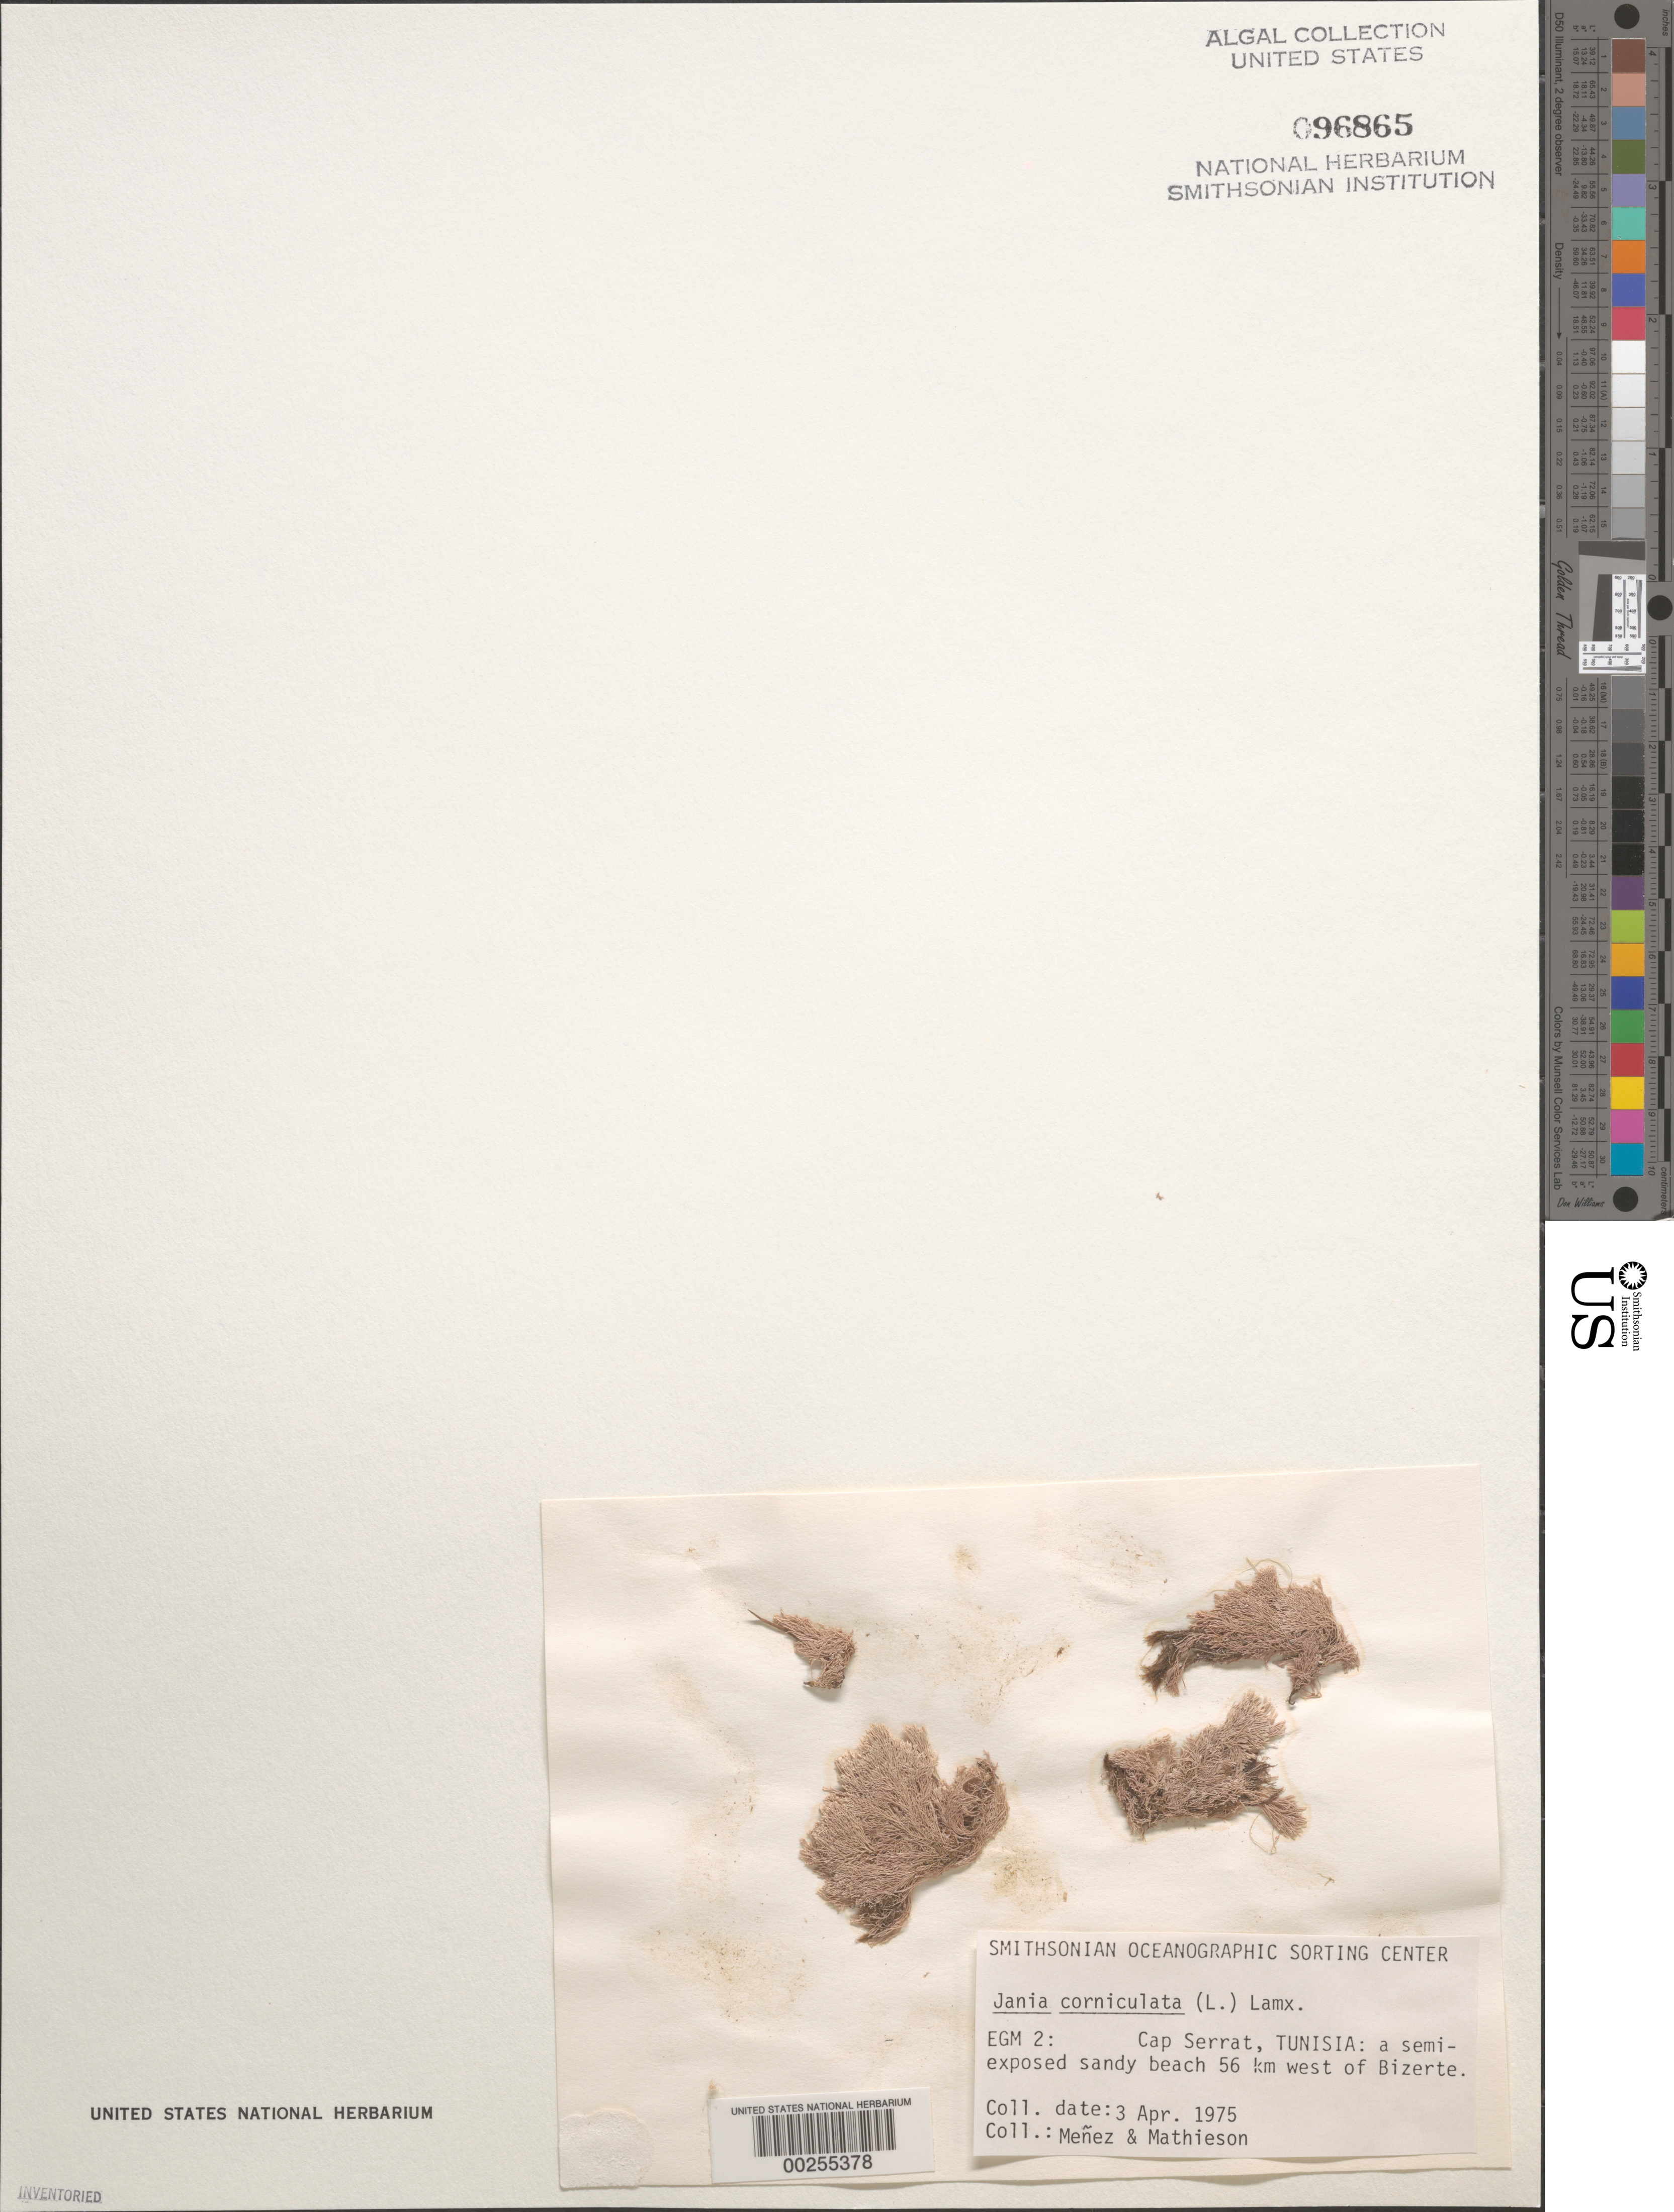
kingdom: Plantae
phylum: Rhodophyta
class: Florideophyceae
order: Corallinales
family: Corallinaceae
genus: Jania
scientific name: Jania rubens var. corniculata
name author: (L.) Yendo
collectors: Meñez & R. Mathieson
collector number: EGM 2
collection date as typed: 03 Apr 1975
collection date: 1975-04-03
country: Tunisia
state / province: Bizerte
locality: Cap serrat, 56 km west of bizerte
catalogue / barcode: US 96865